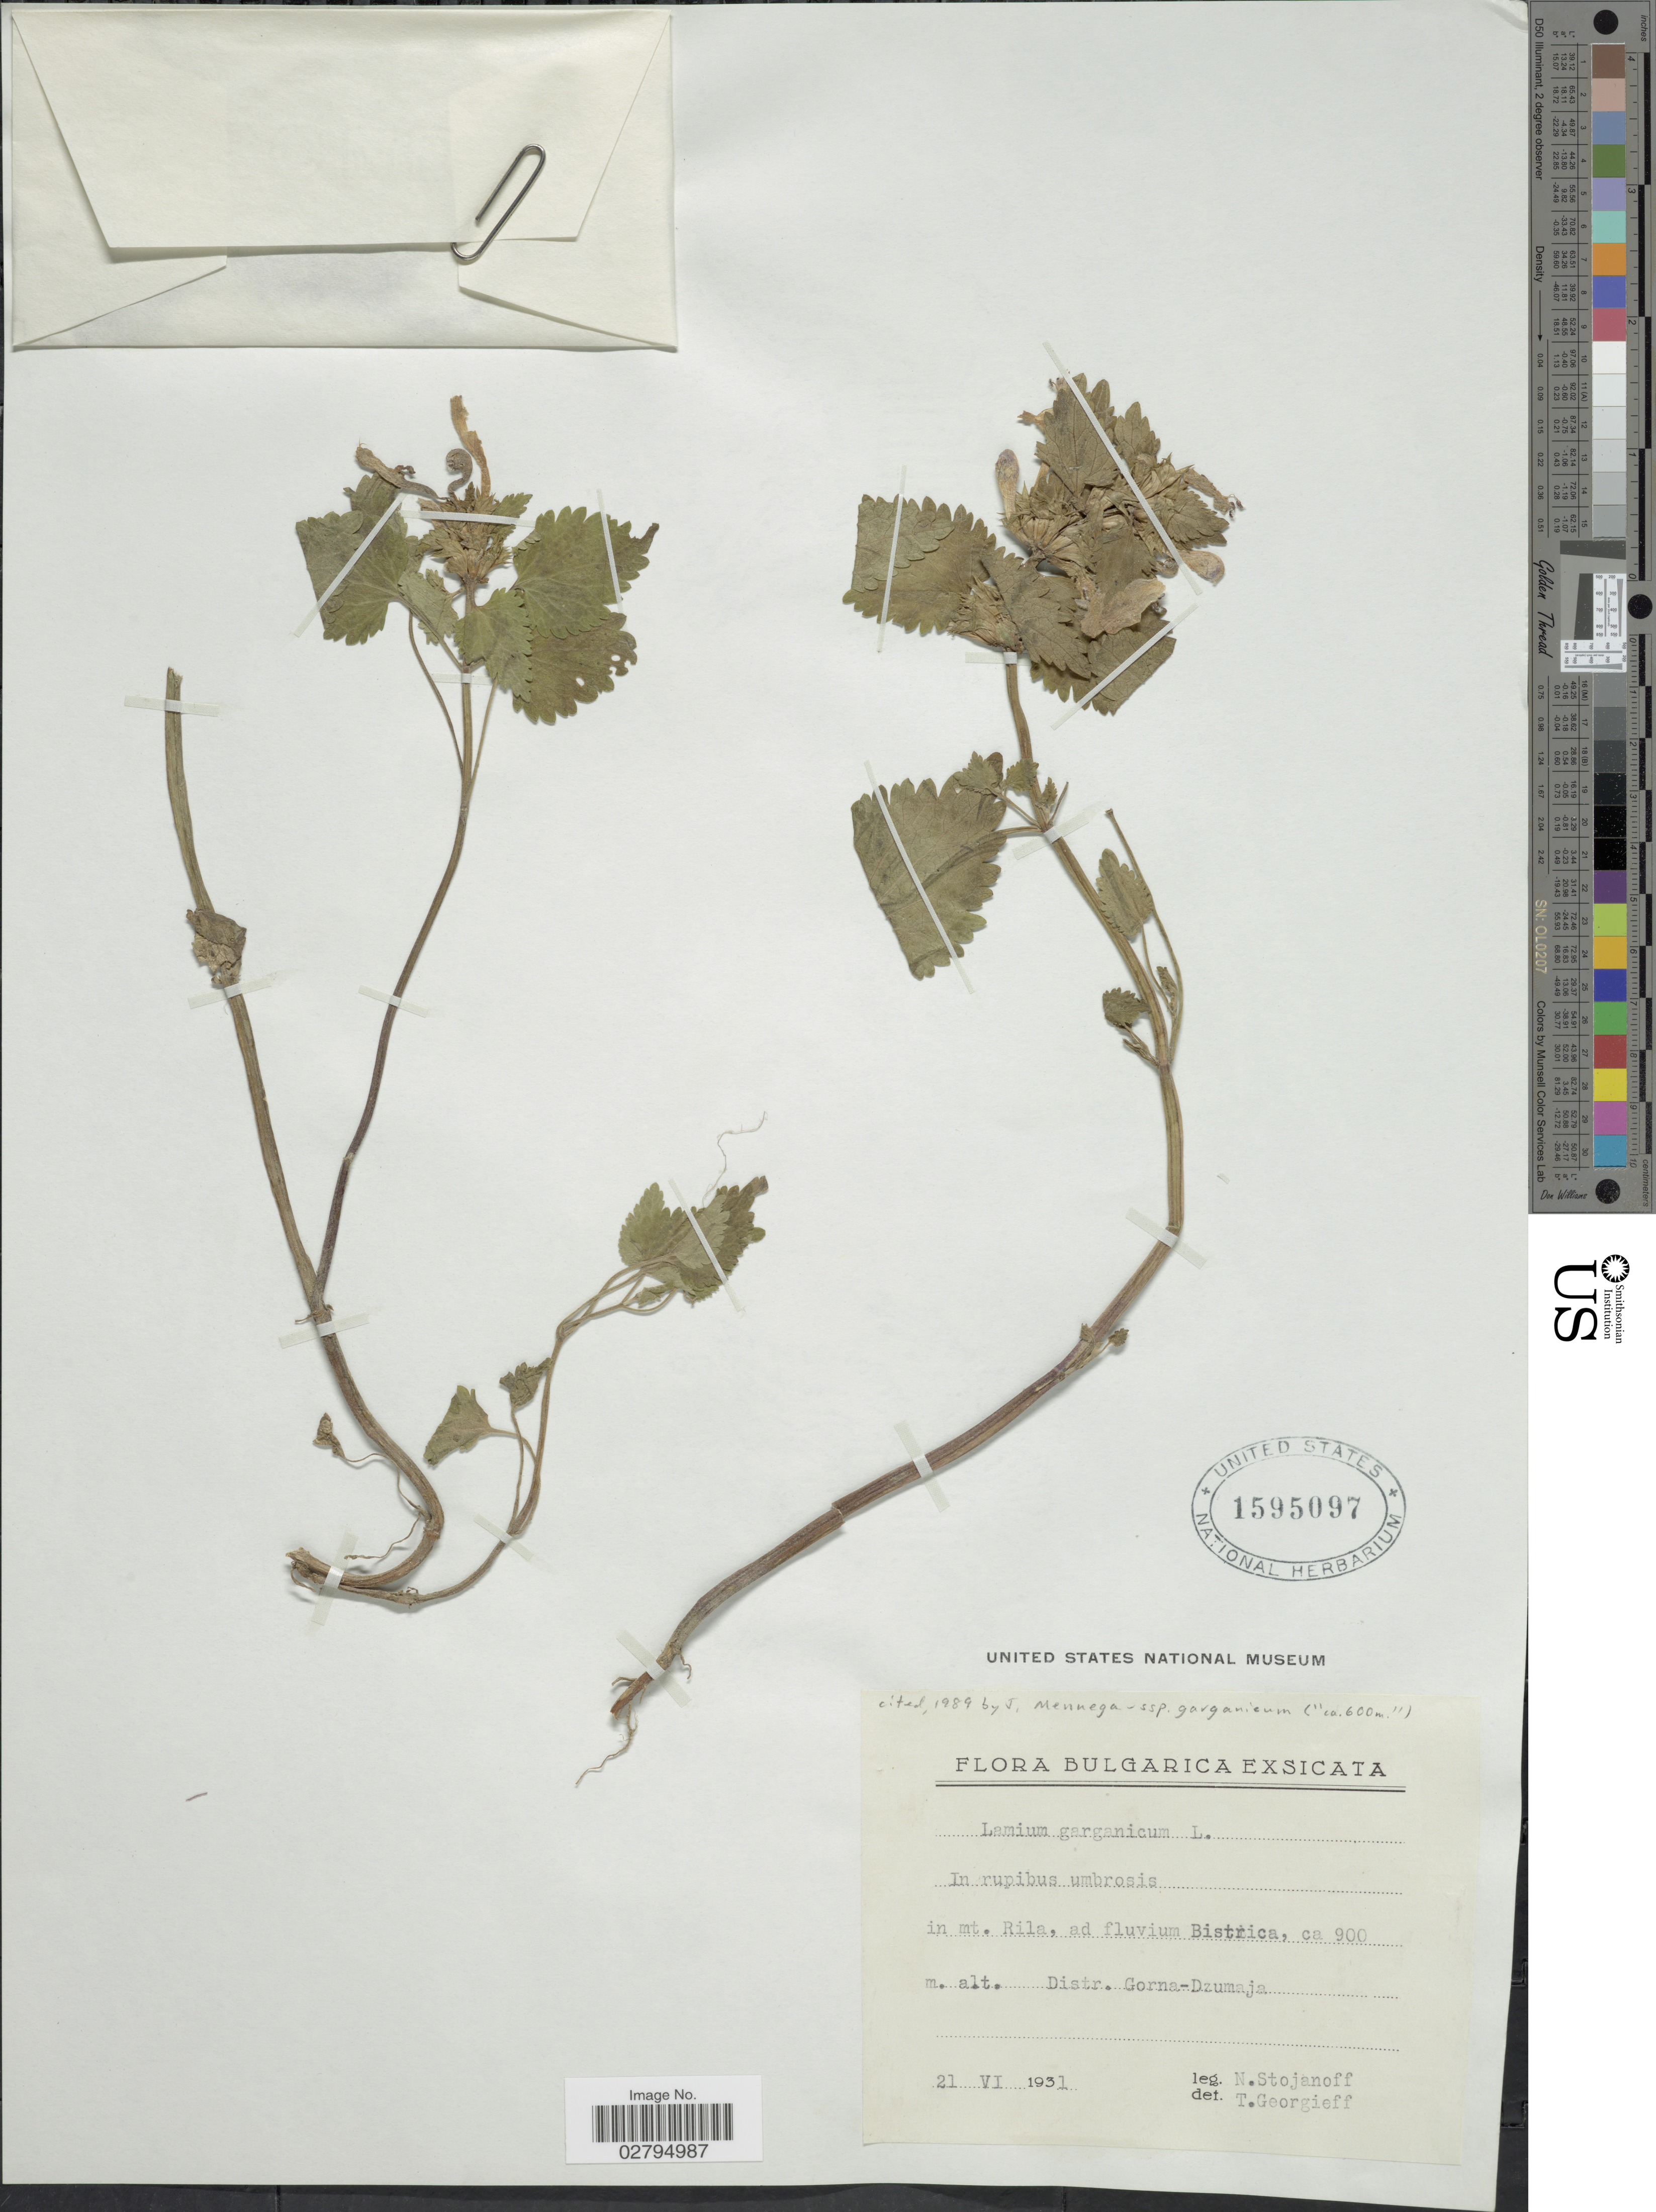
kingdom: Plantae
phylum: Tracheophyta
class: Magnoliopsida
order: Lamiales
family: Lamiaceae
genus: Lamium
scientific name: Lamium garganicum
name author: L.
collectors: N. Stojanoff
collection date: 1931-06-21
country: Bulgaria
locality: In rupibus umbrosis in mt. Rila, ad fluvium Bistrica, Distr. Gorna-Dzumaja.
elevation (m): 900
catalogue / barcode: US 1595097